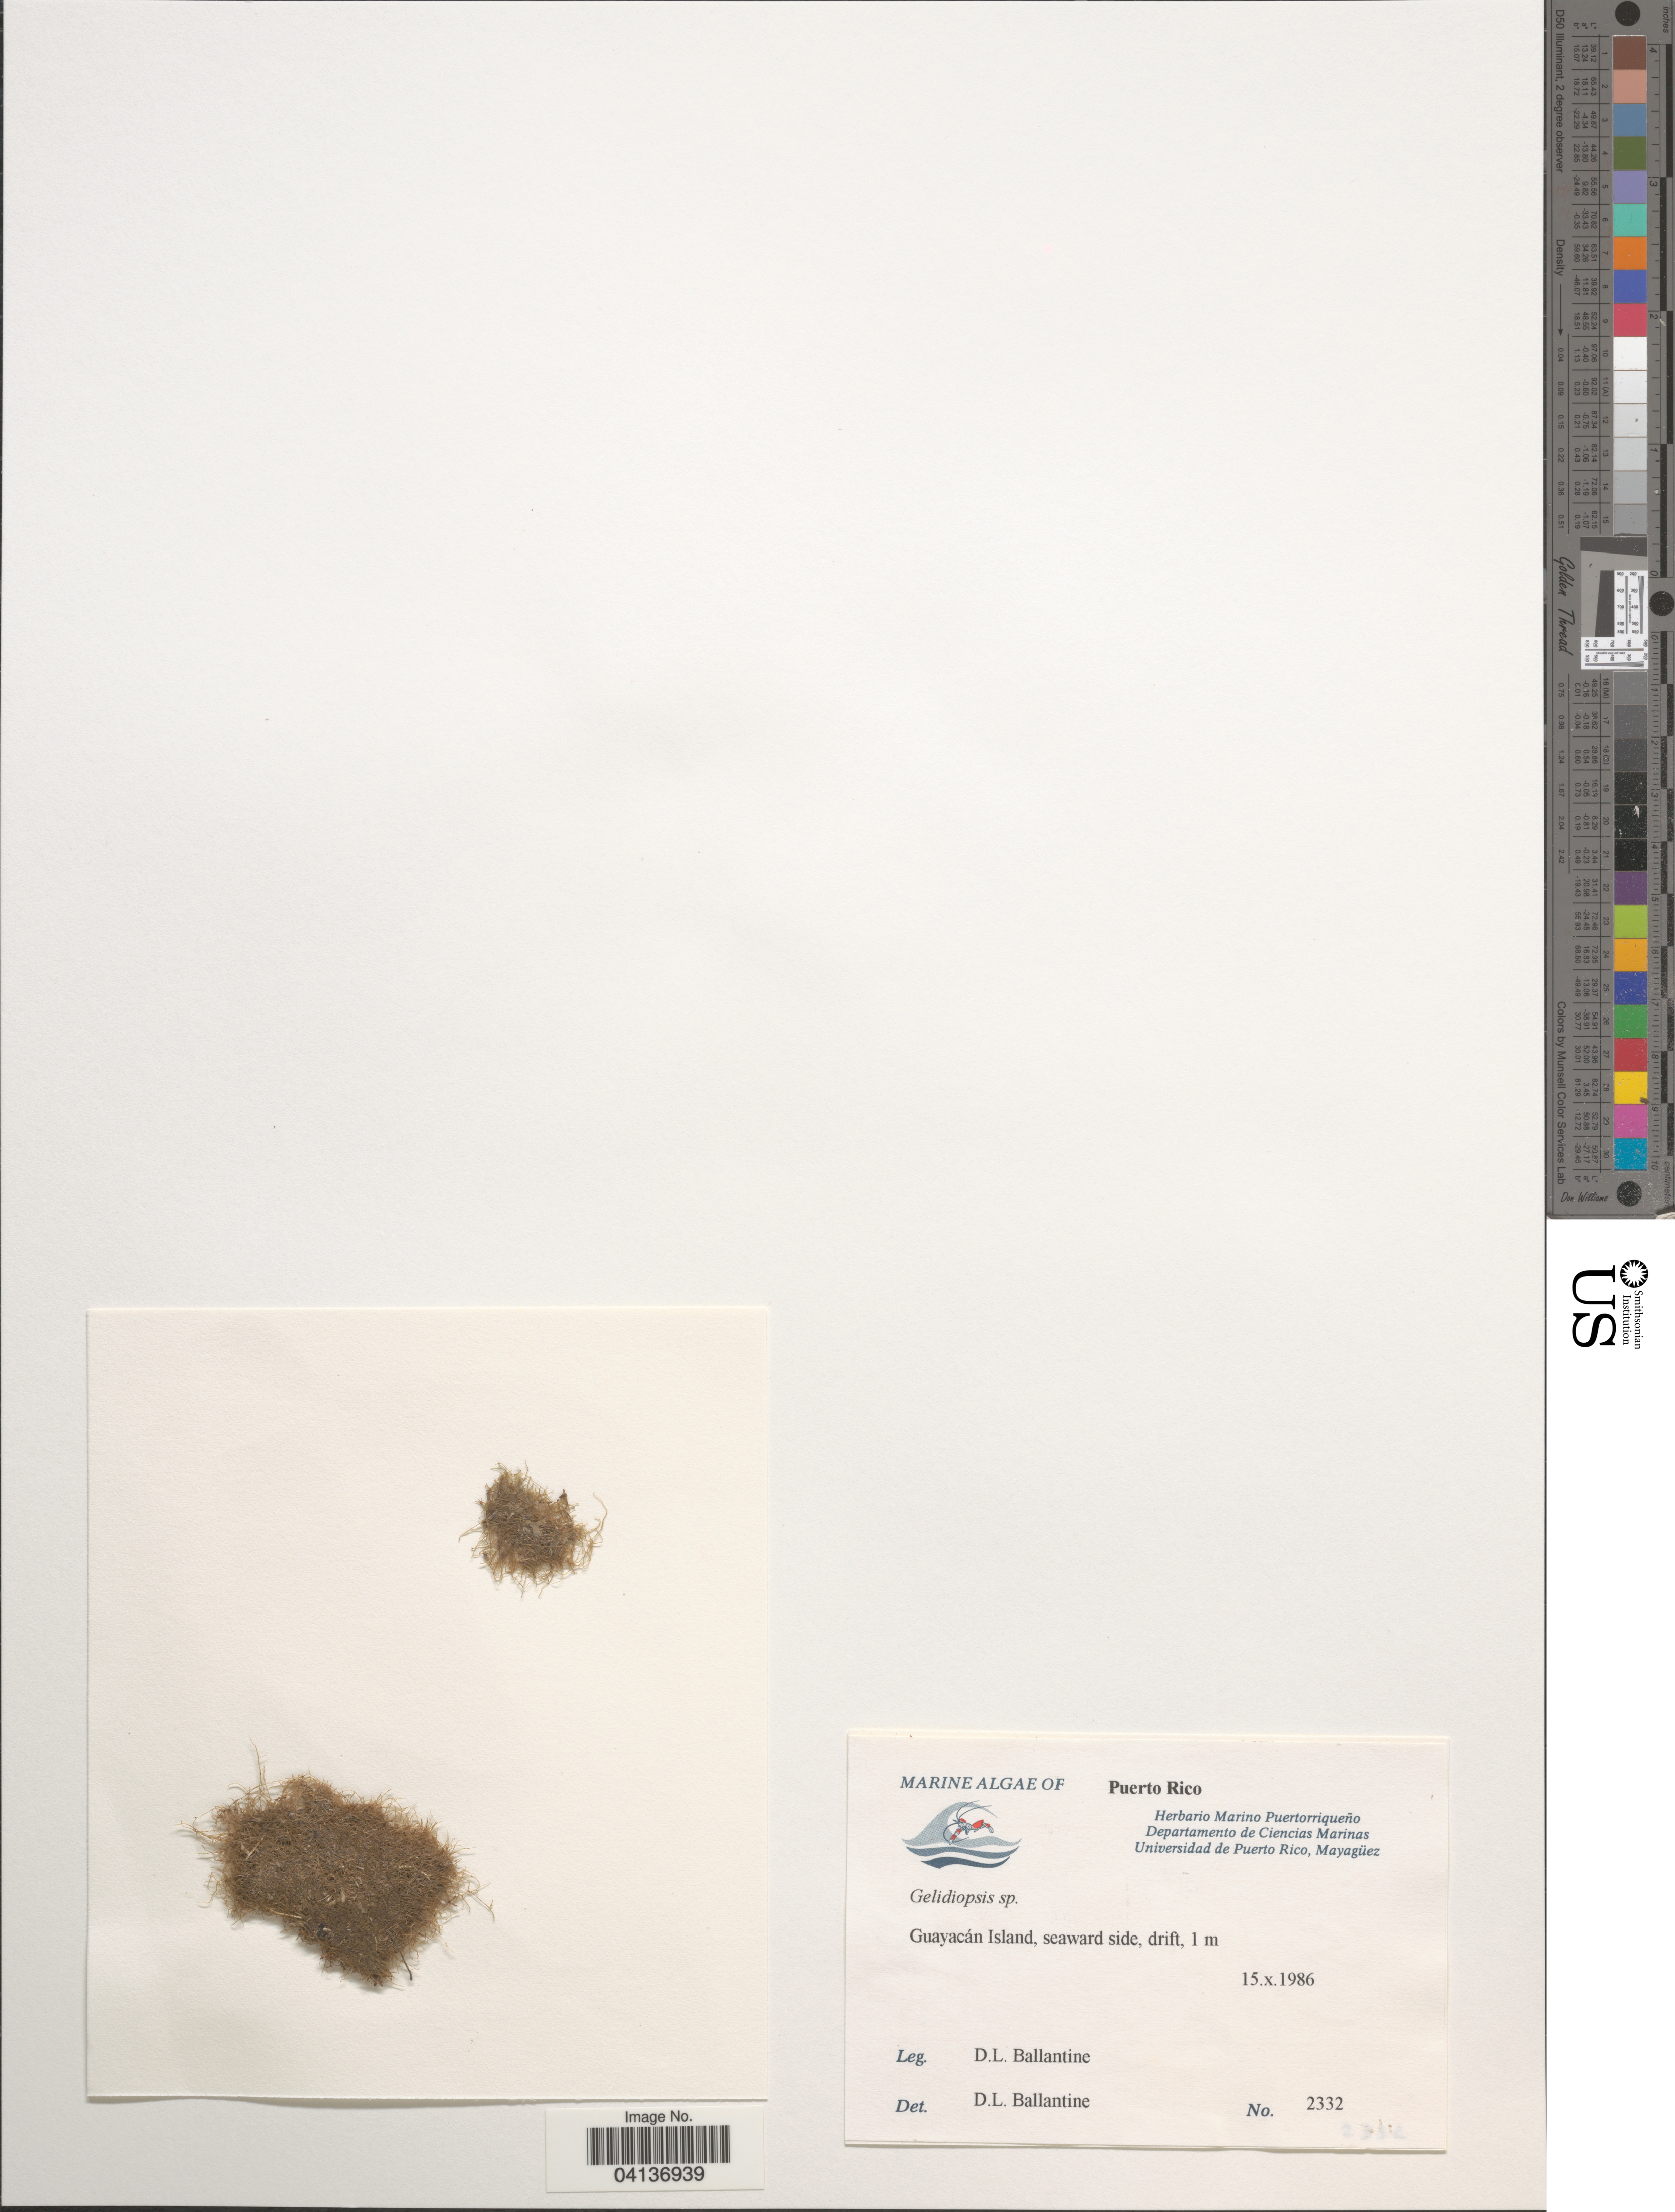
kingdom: Plantae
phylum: Rhodophyta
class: Florideophyceae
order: Rhodymeniales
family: Lomentariaceae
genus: Ceratodictyon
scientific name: Ceratodictyon sp.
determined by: Algae name updating Project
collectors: D.L. Ballantine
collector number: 2332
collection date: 1986-10-15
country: Puerto Rico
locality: Guayacán Island, seaward side, drift.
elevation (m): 1